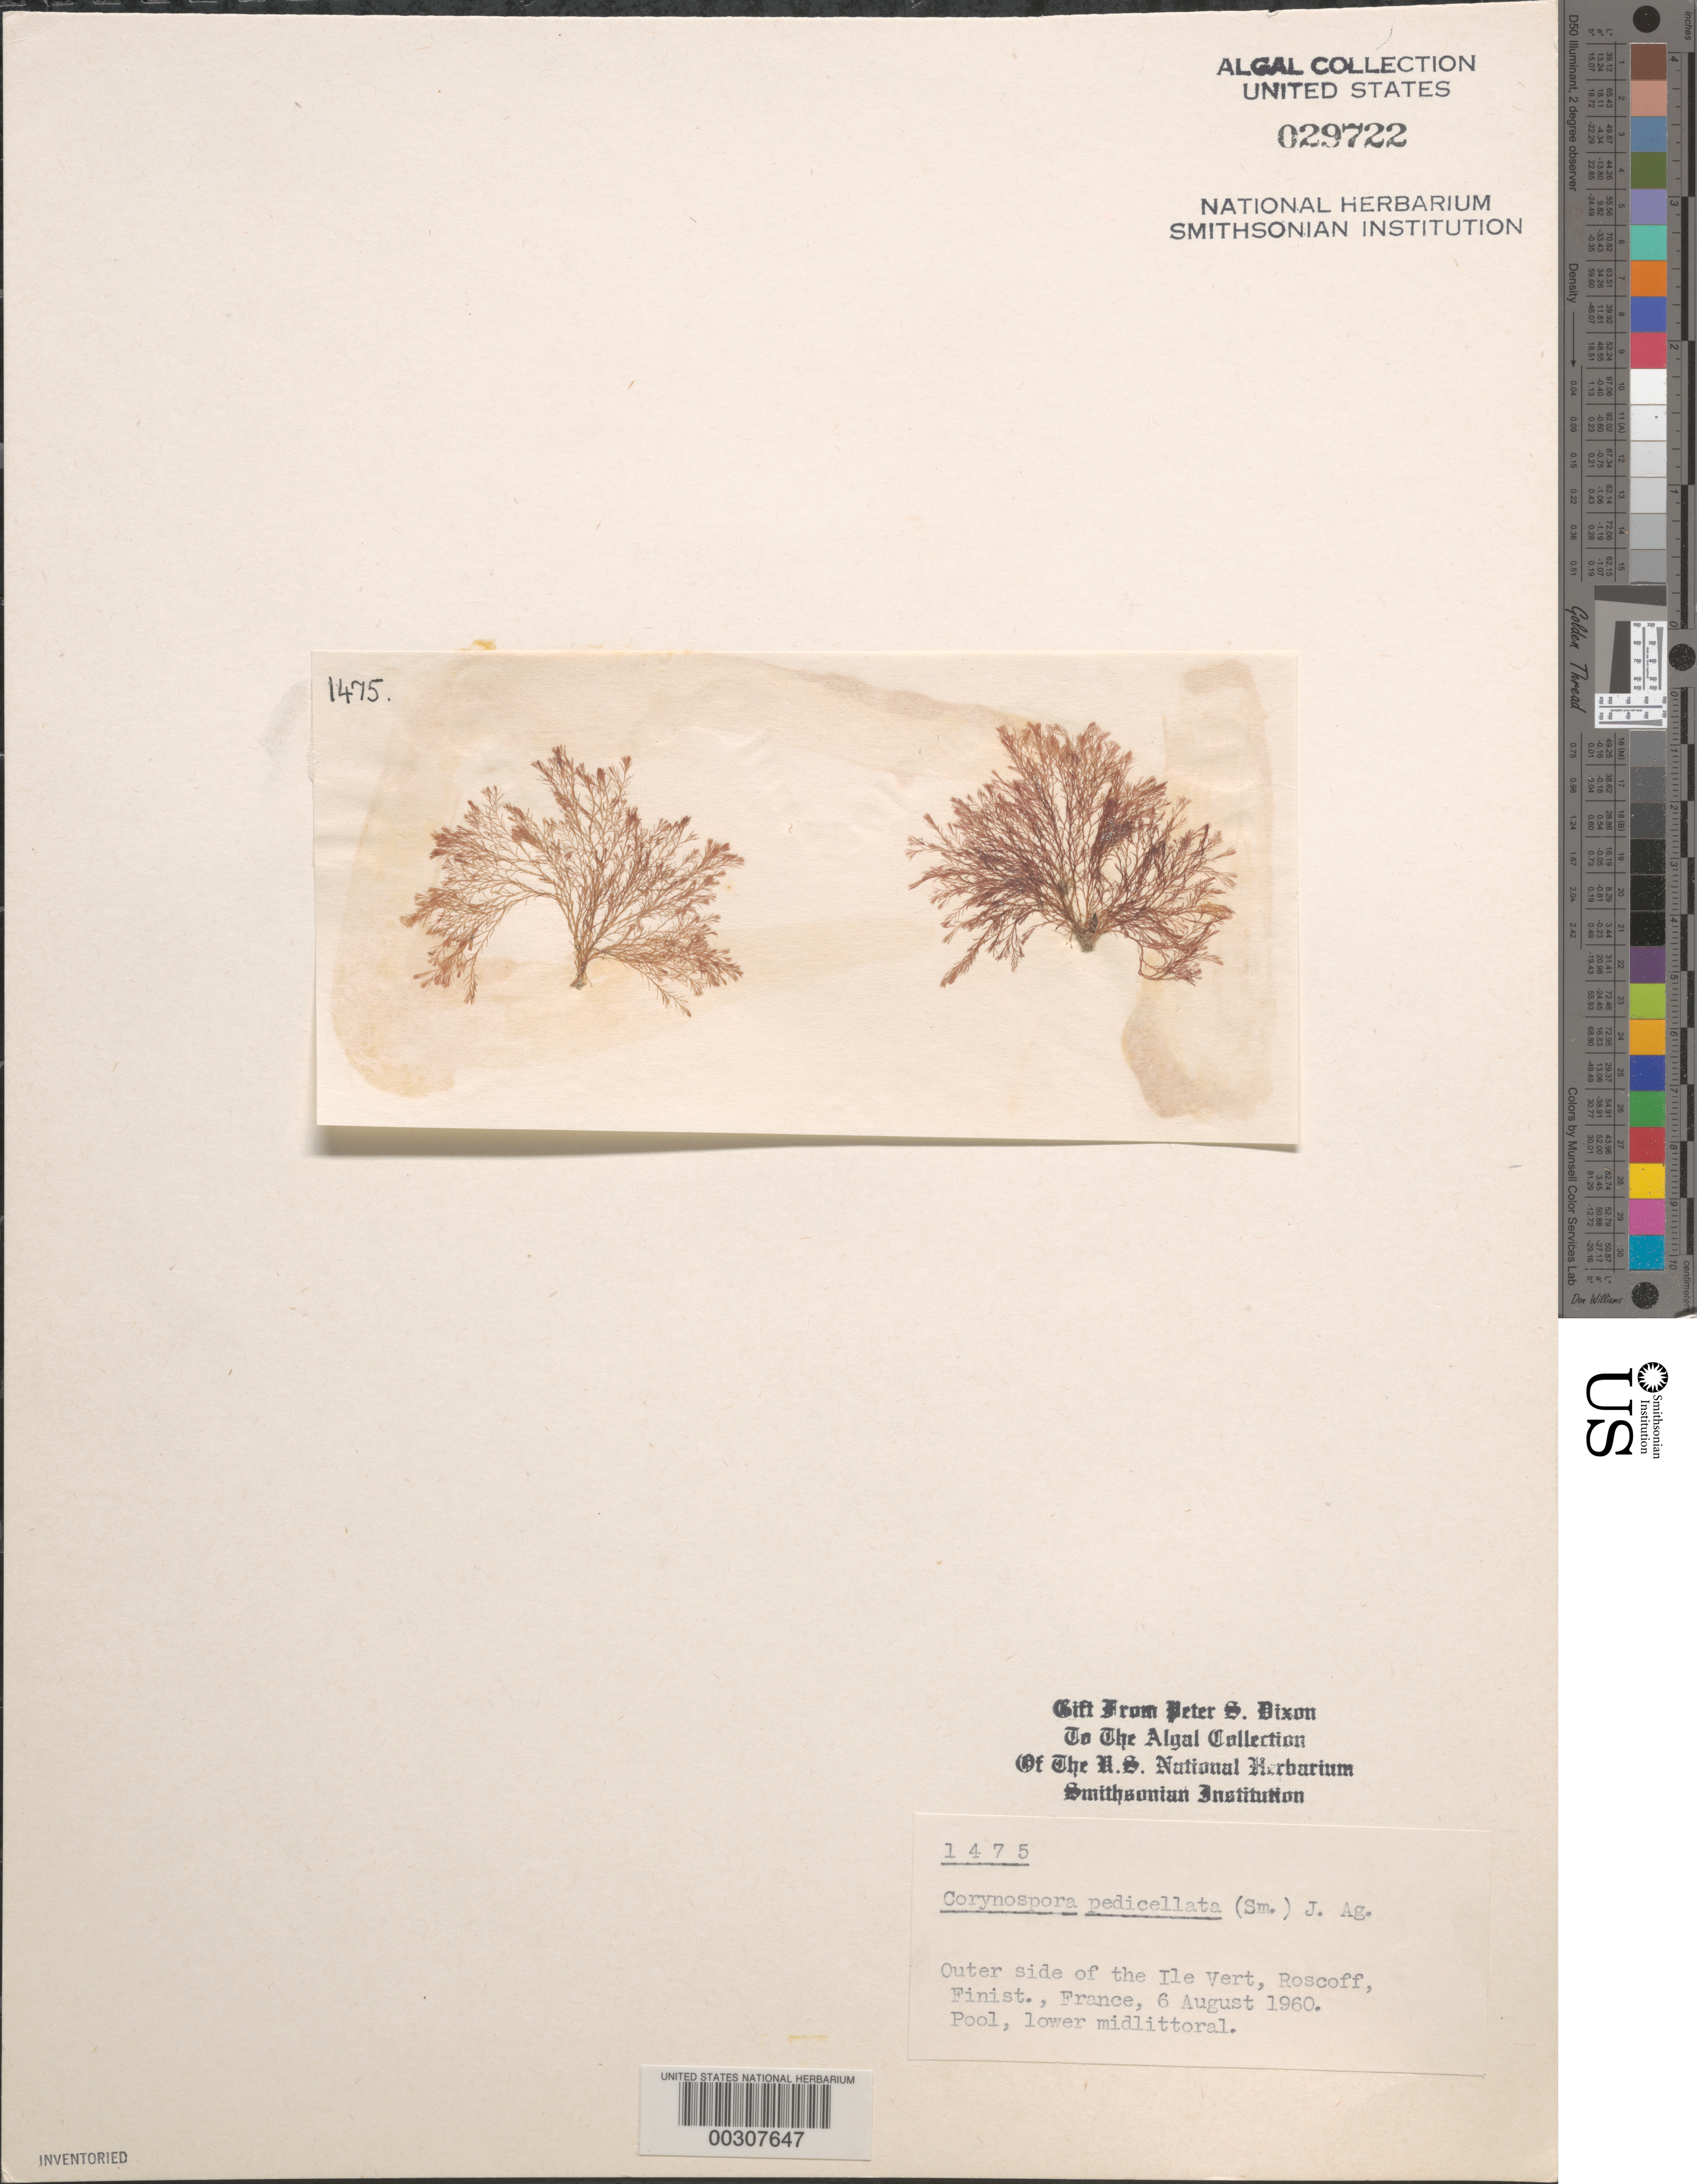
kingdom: Plantae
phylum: Rhodophyta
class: Florideophyceae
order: Ceramiales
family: Wrangeliaceae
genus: Monosporus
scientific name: Monosporus pedicellatus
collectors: P. S. Dixon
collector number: PSD 1475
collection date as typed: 06 Aug 1960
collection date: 1960-08-06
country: France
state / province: Bretagne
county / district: Finistère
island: Ile Verte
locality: Roscoff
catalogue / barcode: US 29722